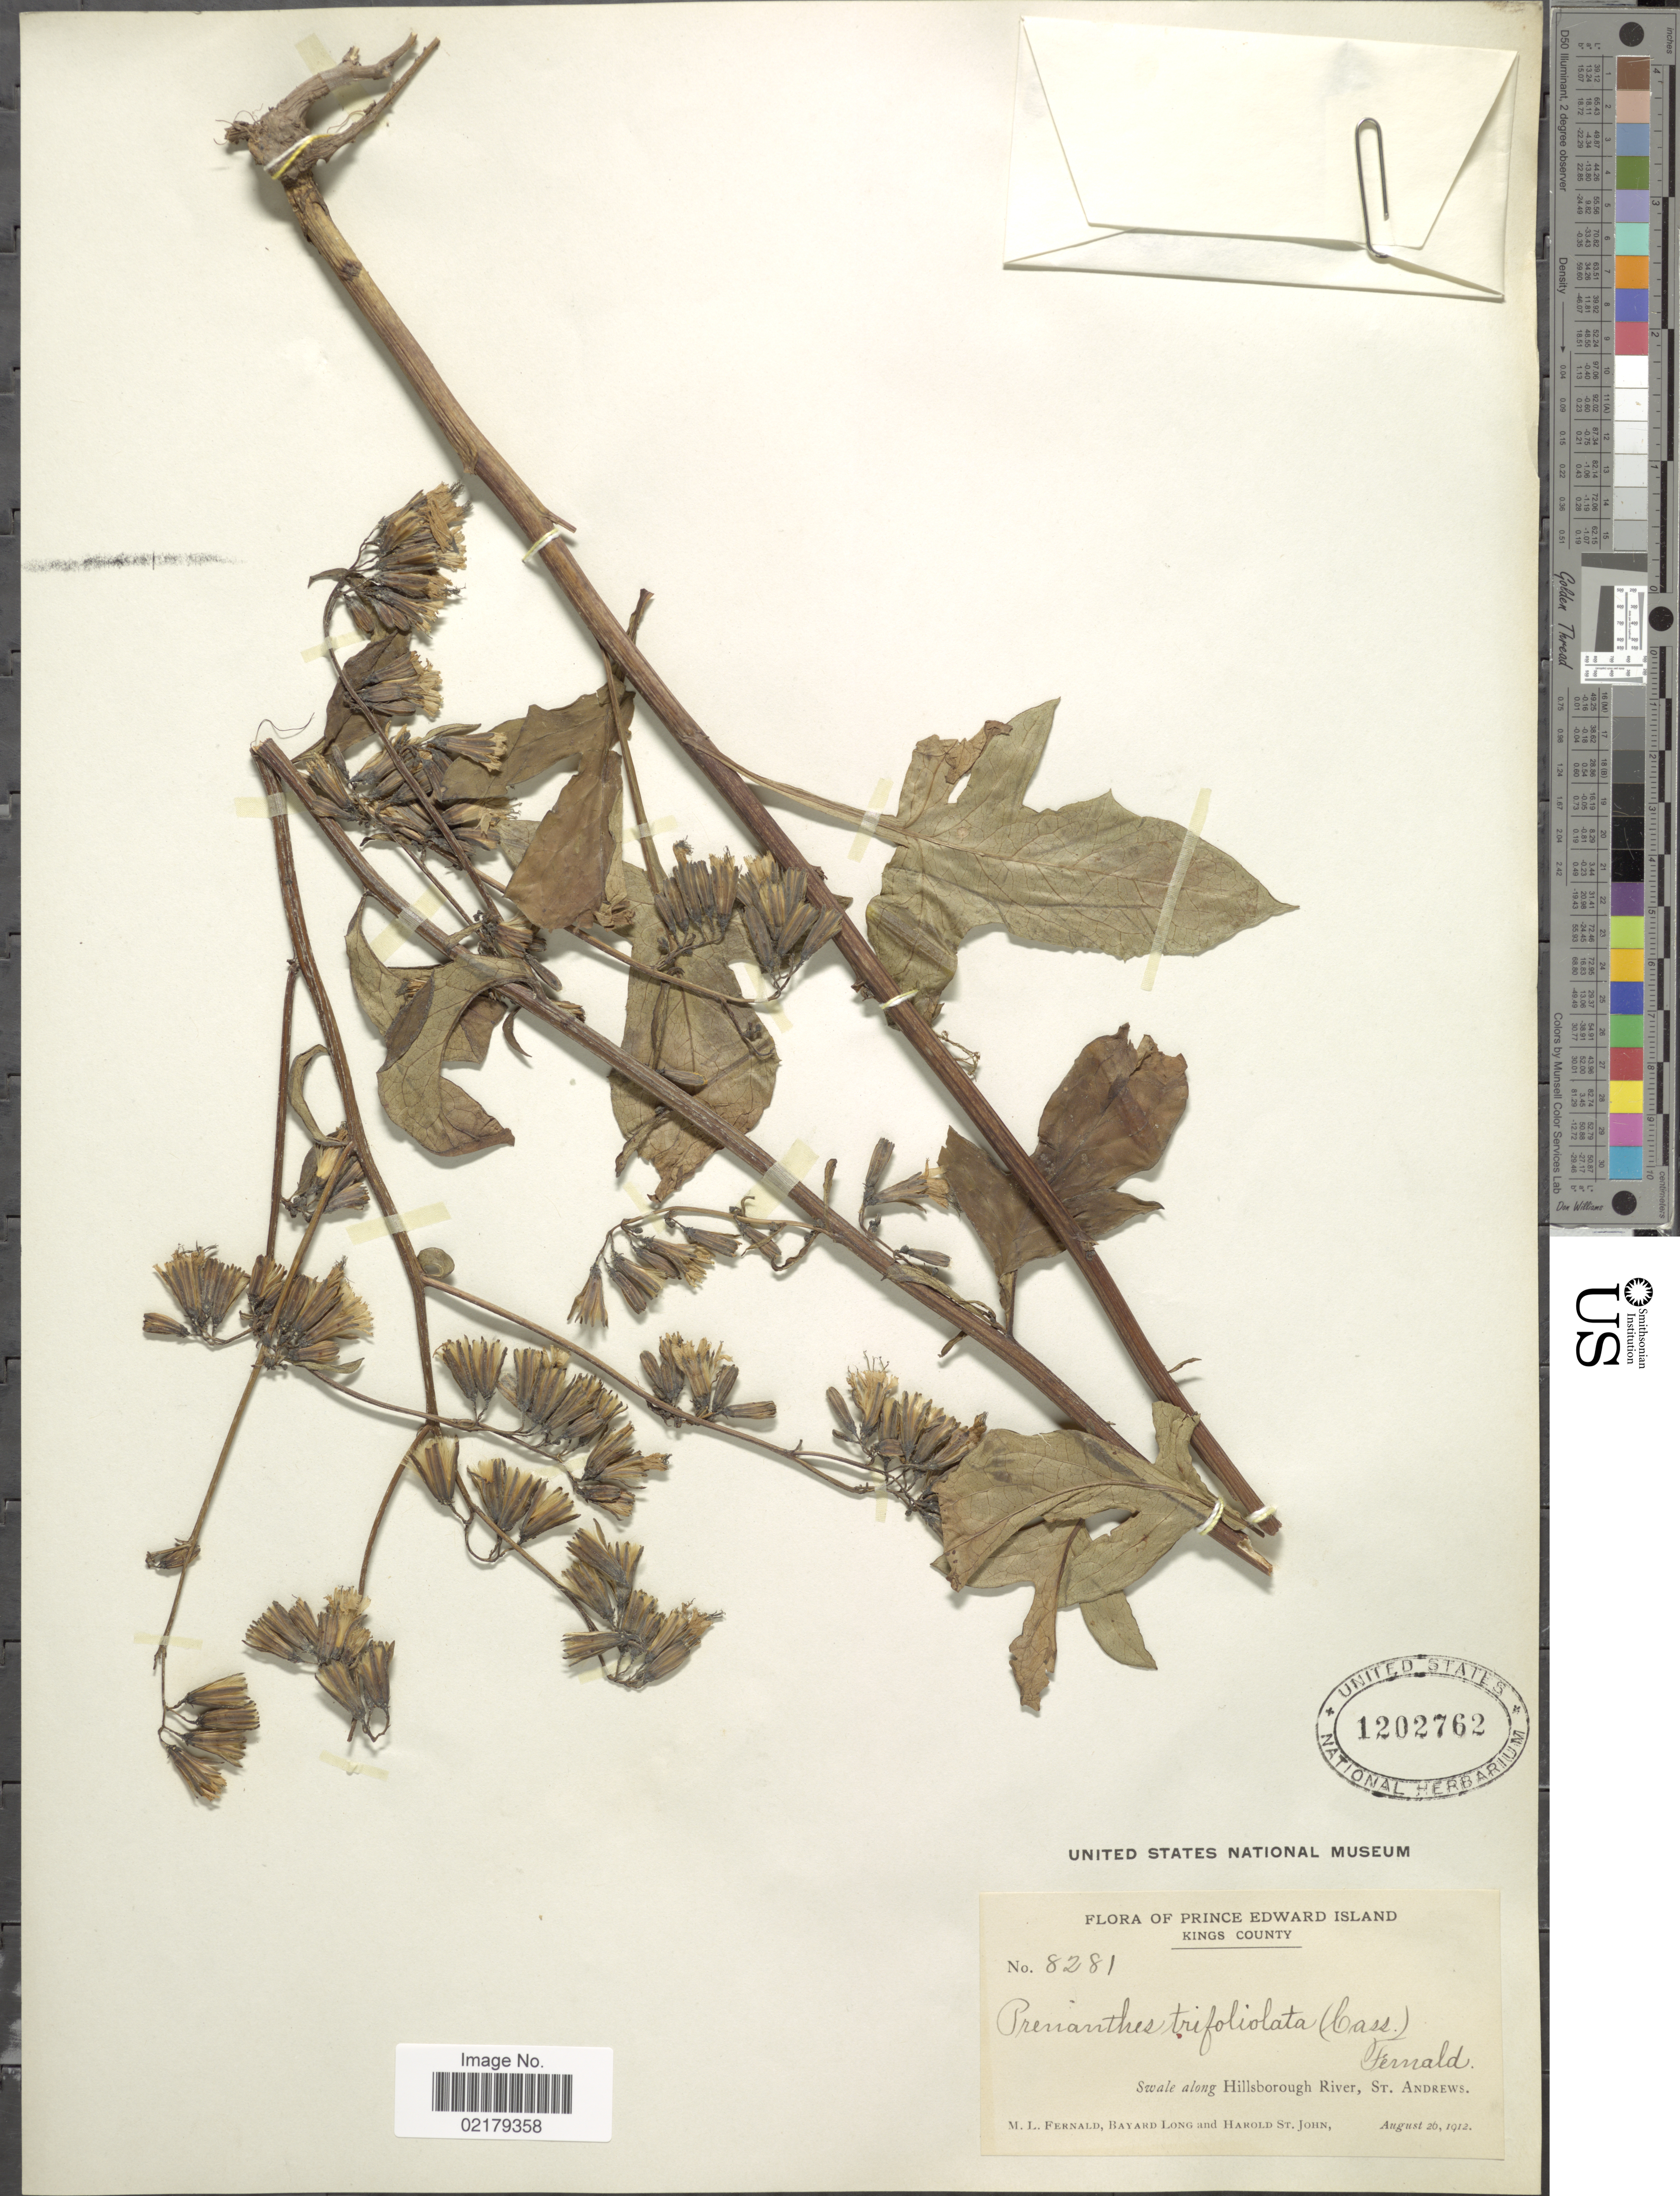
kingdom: Plantae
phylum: Tracheophyta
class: Magnoliopsida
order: Asterales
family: Asteraceae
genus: Nabalus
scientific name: Nabalus trifoliolatus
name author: Cass.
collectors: M. L. Fernald, B. Long & H. St. John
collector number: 8281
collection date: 1912-08-26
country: Canada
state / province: Prince Edward Island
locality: Swale along Hillsborough River, St Andrews, Kings County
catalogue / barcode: US 1202762